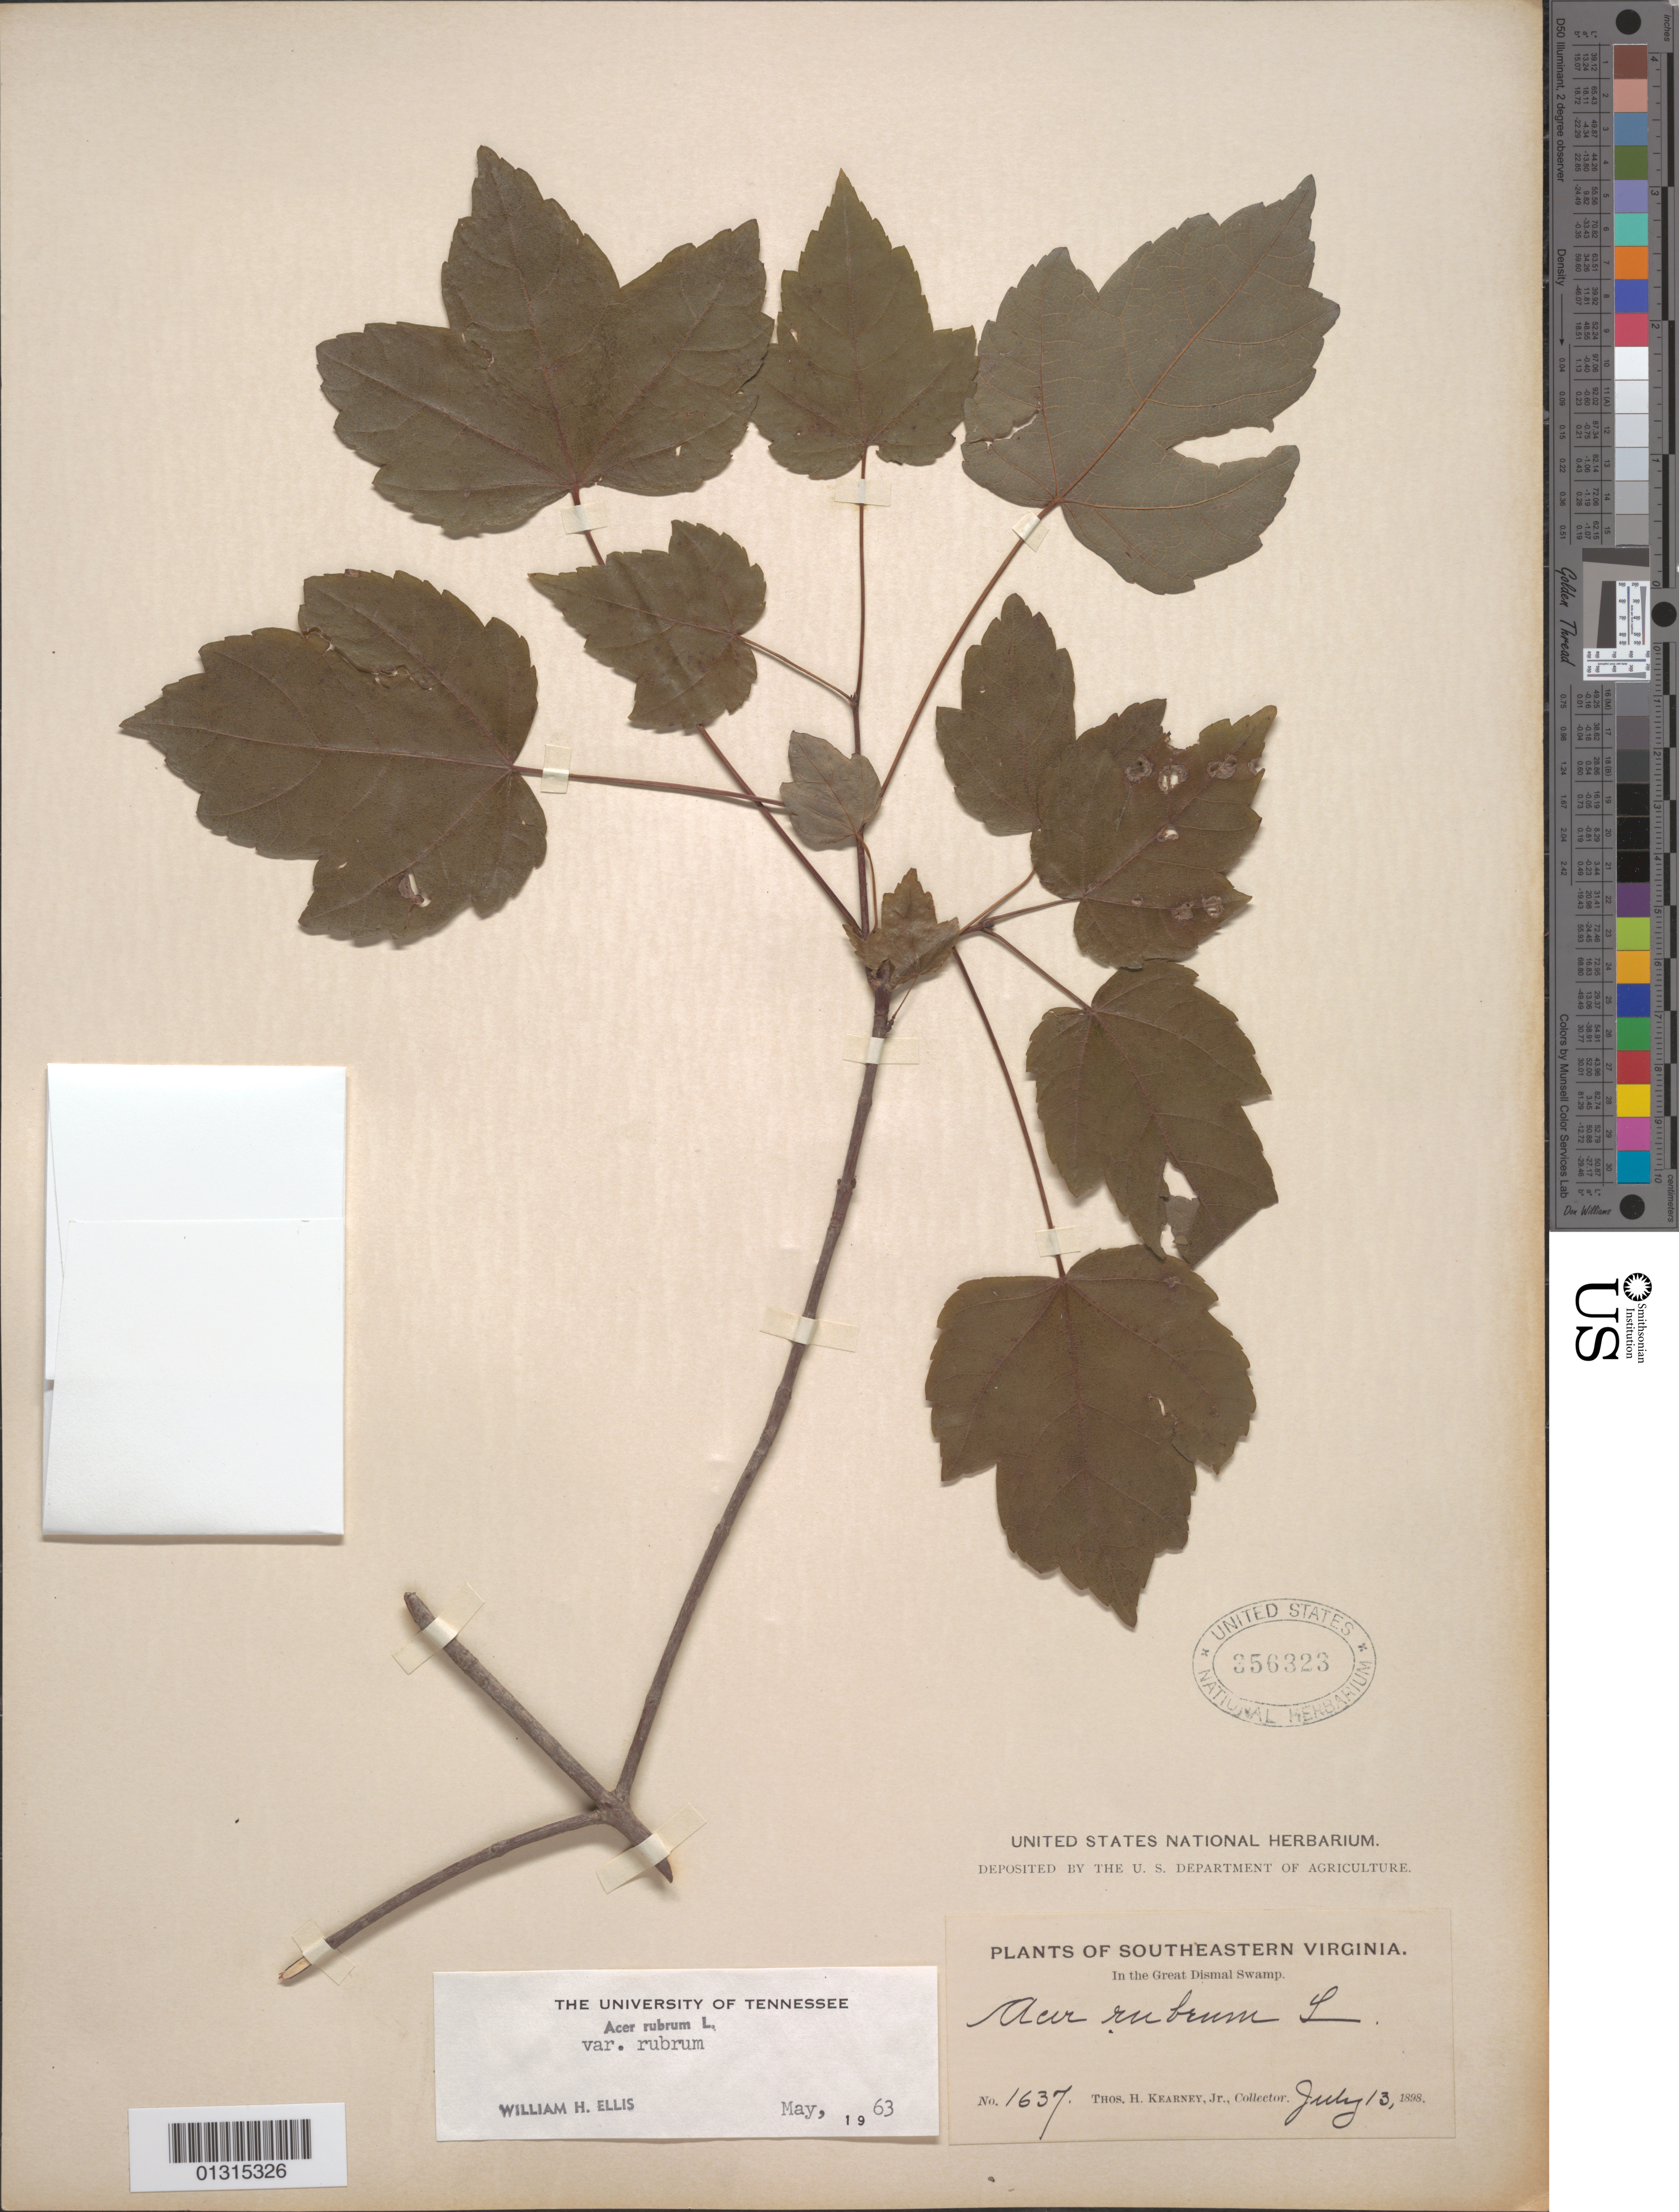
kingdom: Plantae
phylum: Tracheophyta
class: Magnoliopsida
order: Sapindales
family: Sapindaceae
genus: Acer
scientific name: Acer rubrum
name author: L.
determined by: Ellis, W. H.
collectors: T. H. Kearney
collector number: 1637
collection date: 1898-07-13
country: United States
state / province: Virginia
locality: Great Dismal Swamp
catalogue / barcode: US 356323